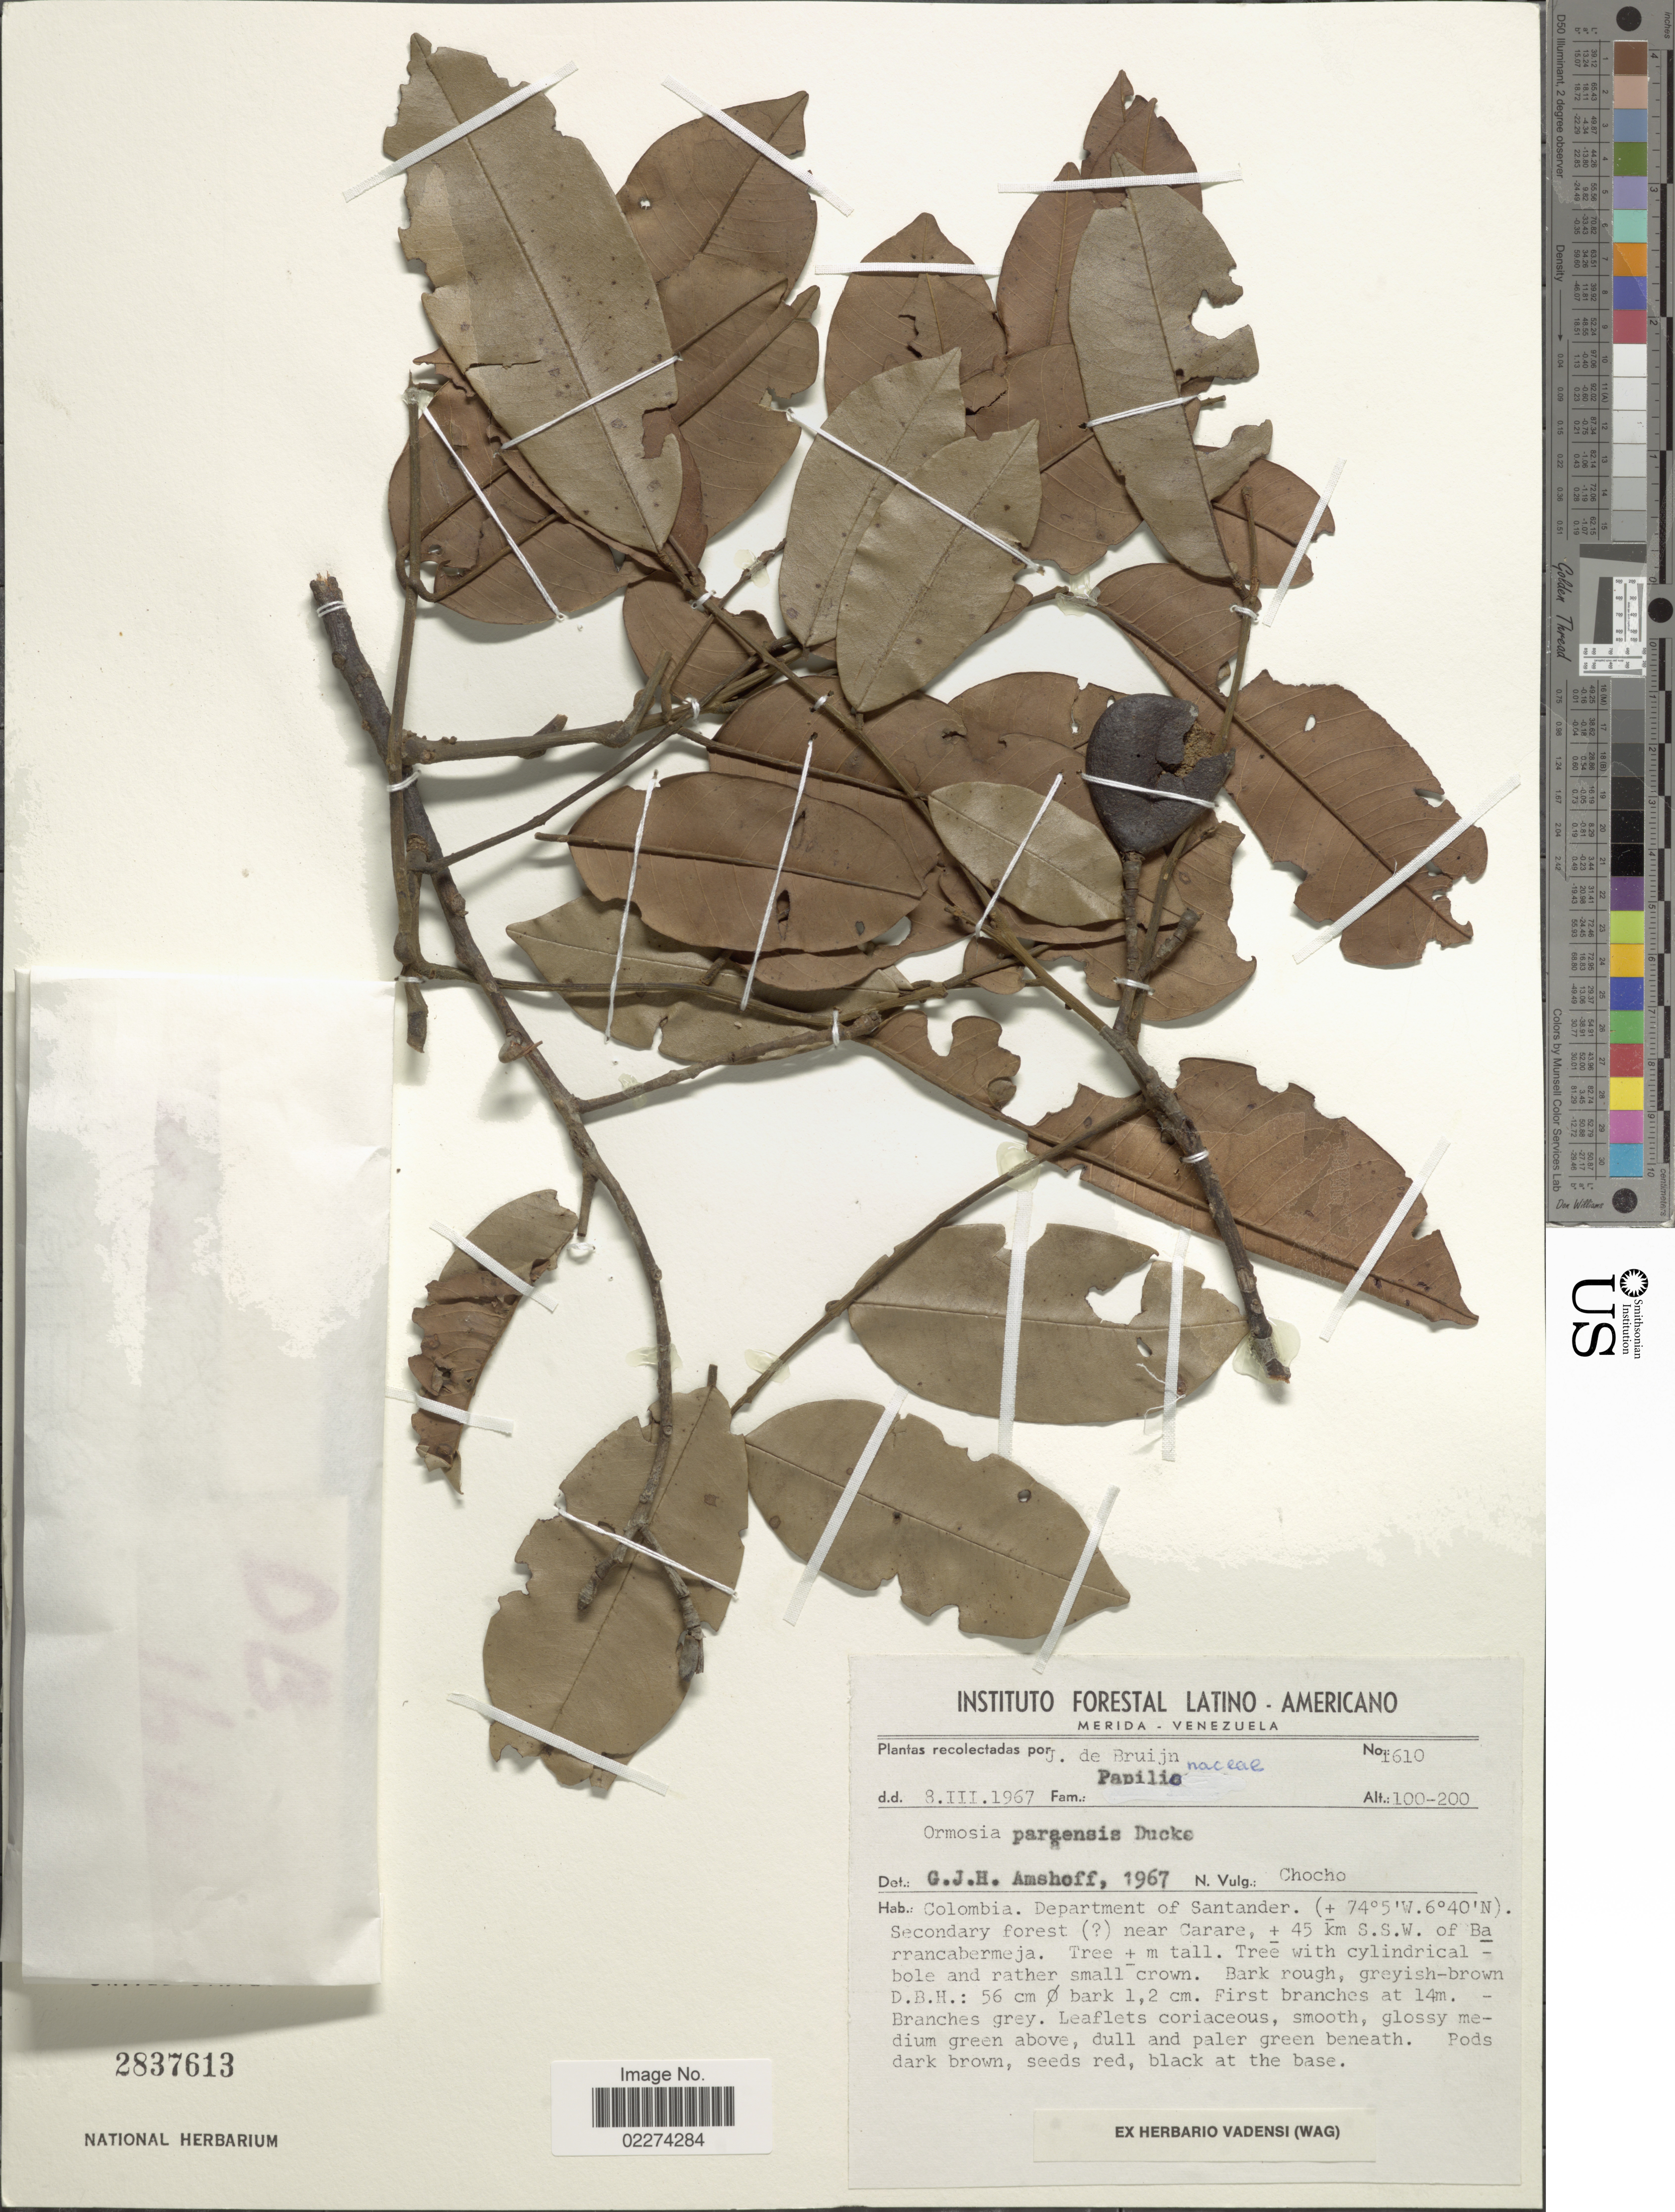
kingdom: Plantae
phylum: Tracheophyta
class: Magnoliopsida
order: Fabales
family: Fabaceae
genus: Ormosia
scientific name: Ormosia paraensis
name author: Ducke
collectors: J. Bruijn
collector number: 1610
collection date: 1967-03-08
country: Colombia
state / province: Santander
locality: Colombia, Department of Santander, near Carare, 45 km S.S.W. of Barrancabermeja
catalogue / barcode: US 2837613